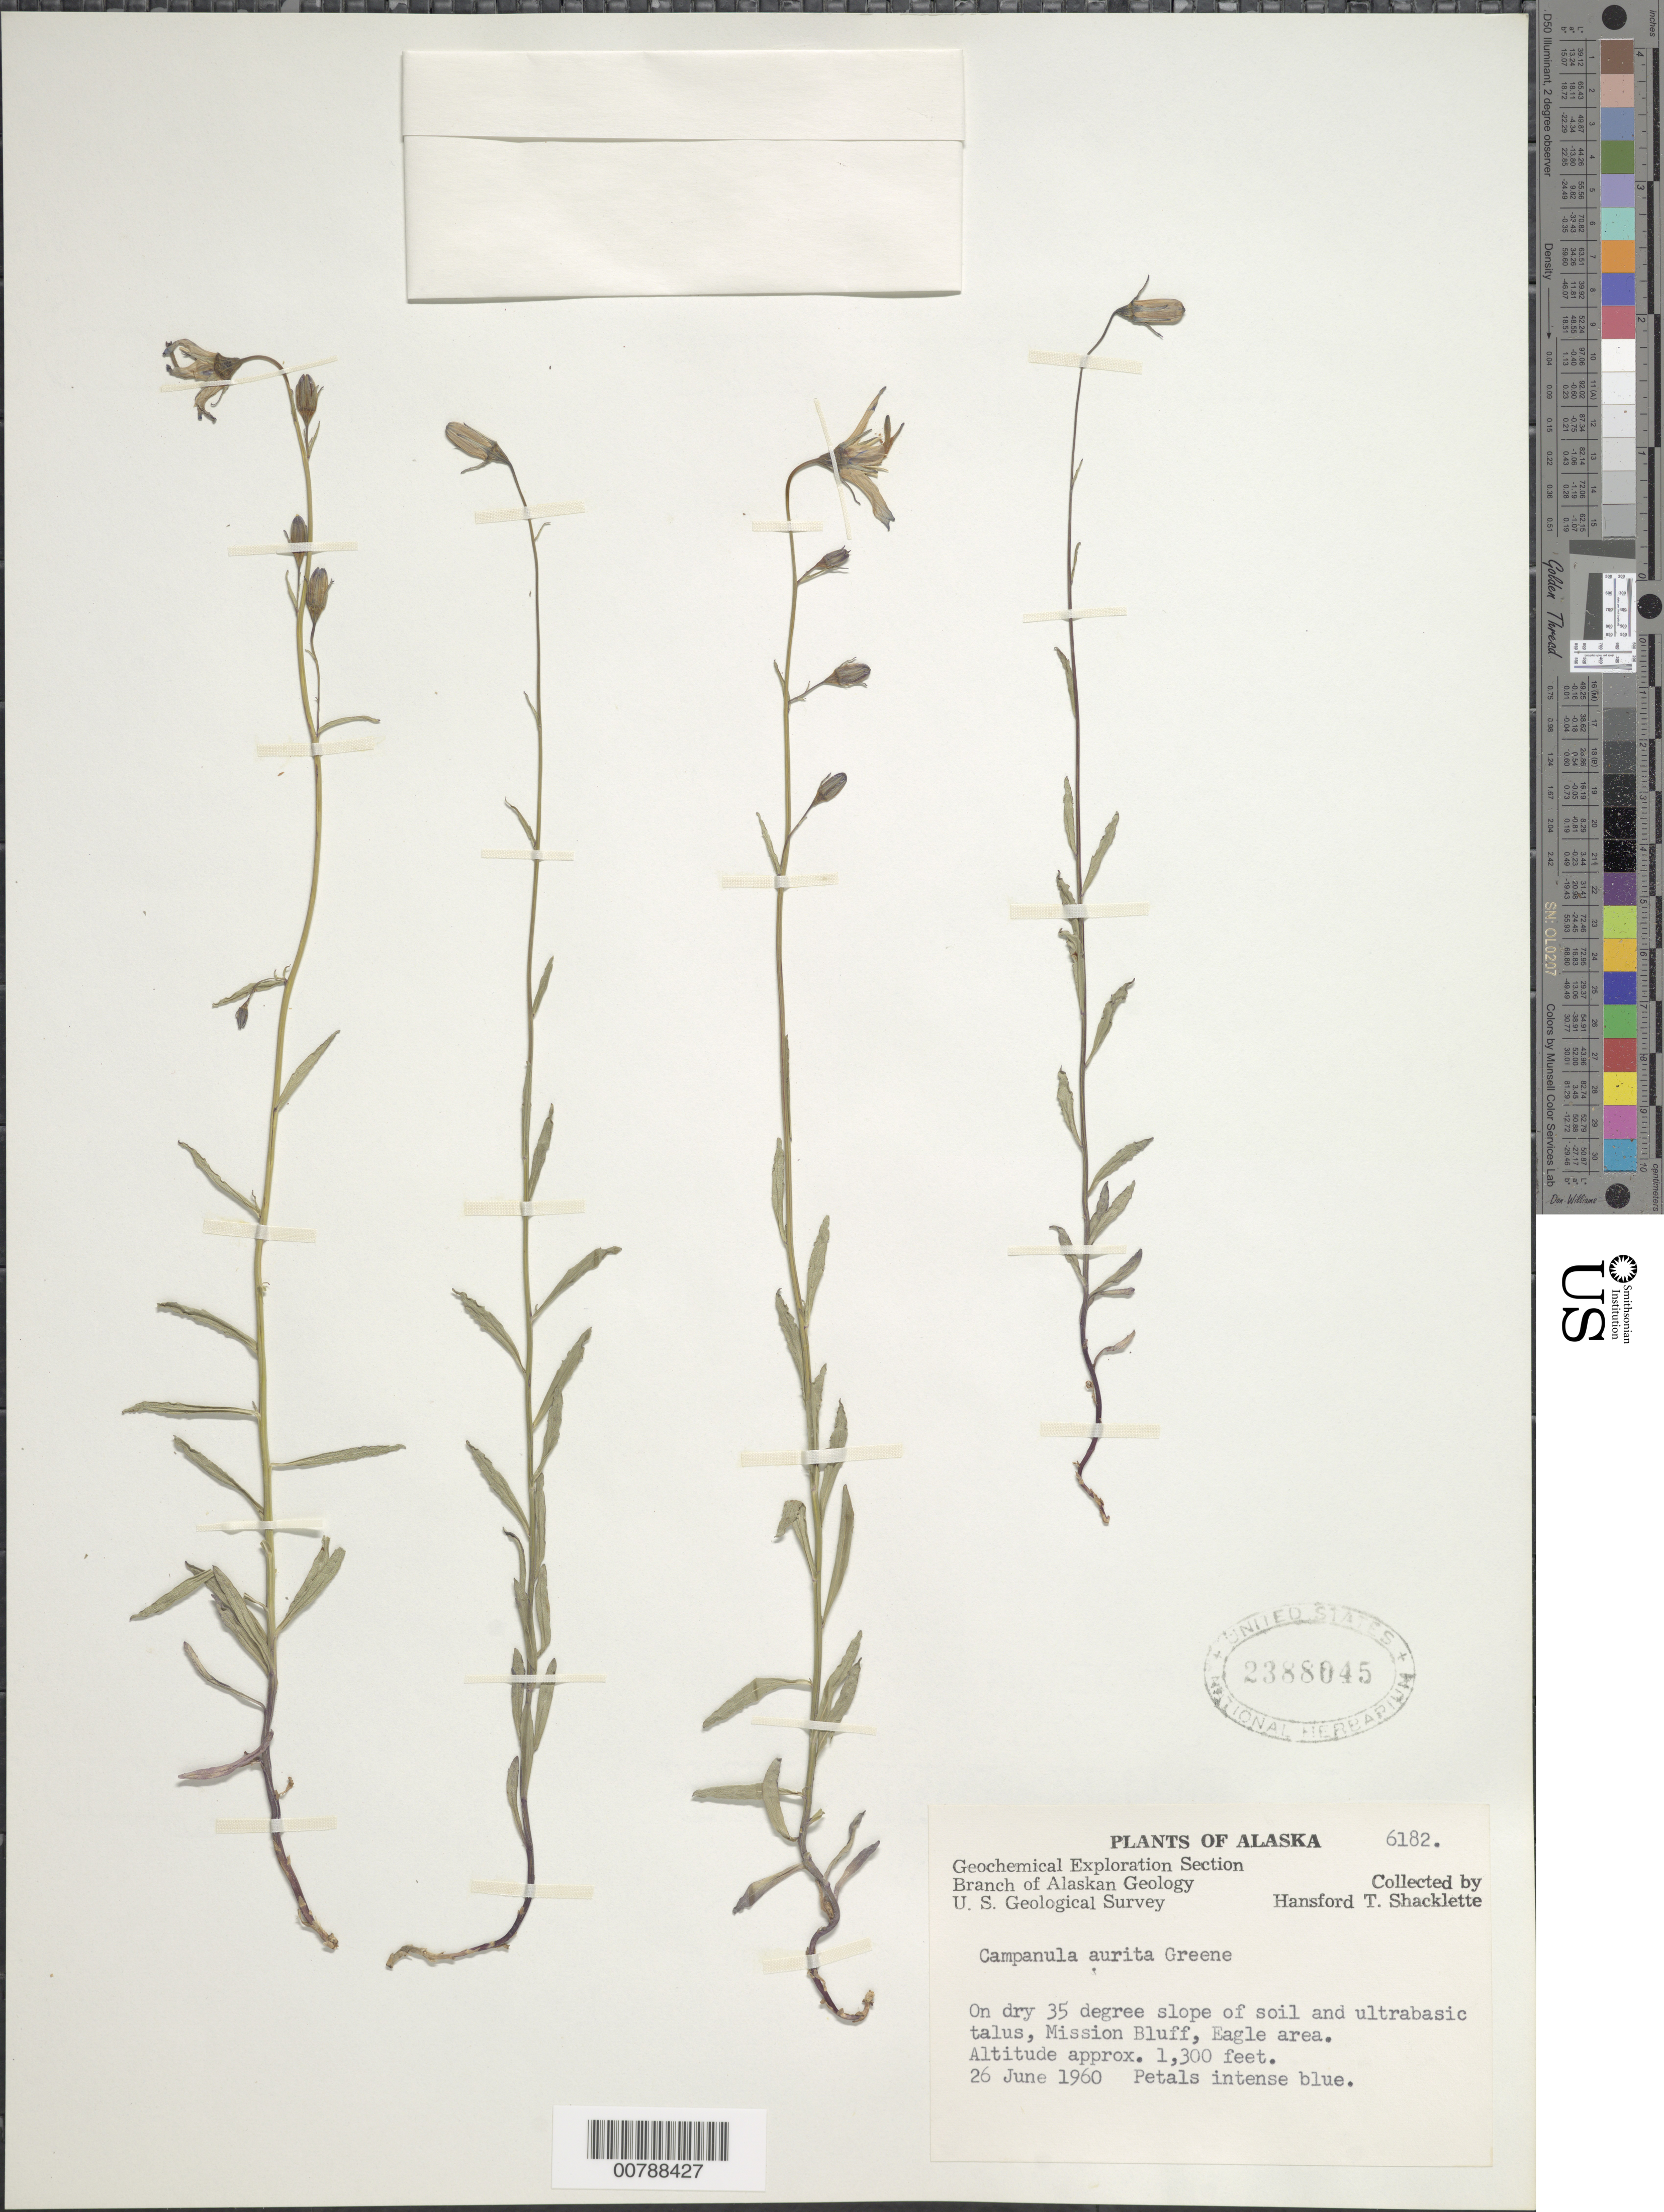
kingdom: Plantae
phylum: Tracheophyta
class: Magnoliopsida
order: Asterales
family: Campanulaceae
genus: Campanula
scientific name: Campanula aurita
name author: Greene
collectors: H. Shacklette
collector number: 6182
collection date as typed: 26 Jun 1960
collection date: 1960-06-26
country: United States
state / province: Alaska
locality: Mission Bluff, Eagle area.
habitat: On dry 35 degree slope of soil and ultrabasic talus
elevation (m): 396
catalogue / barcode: US 2388045